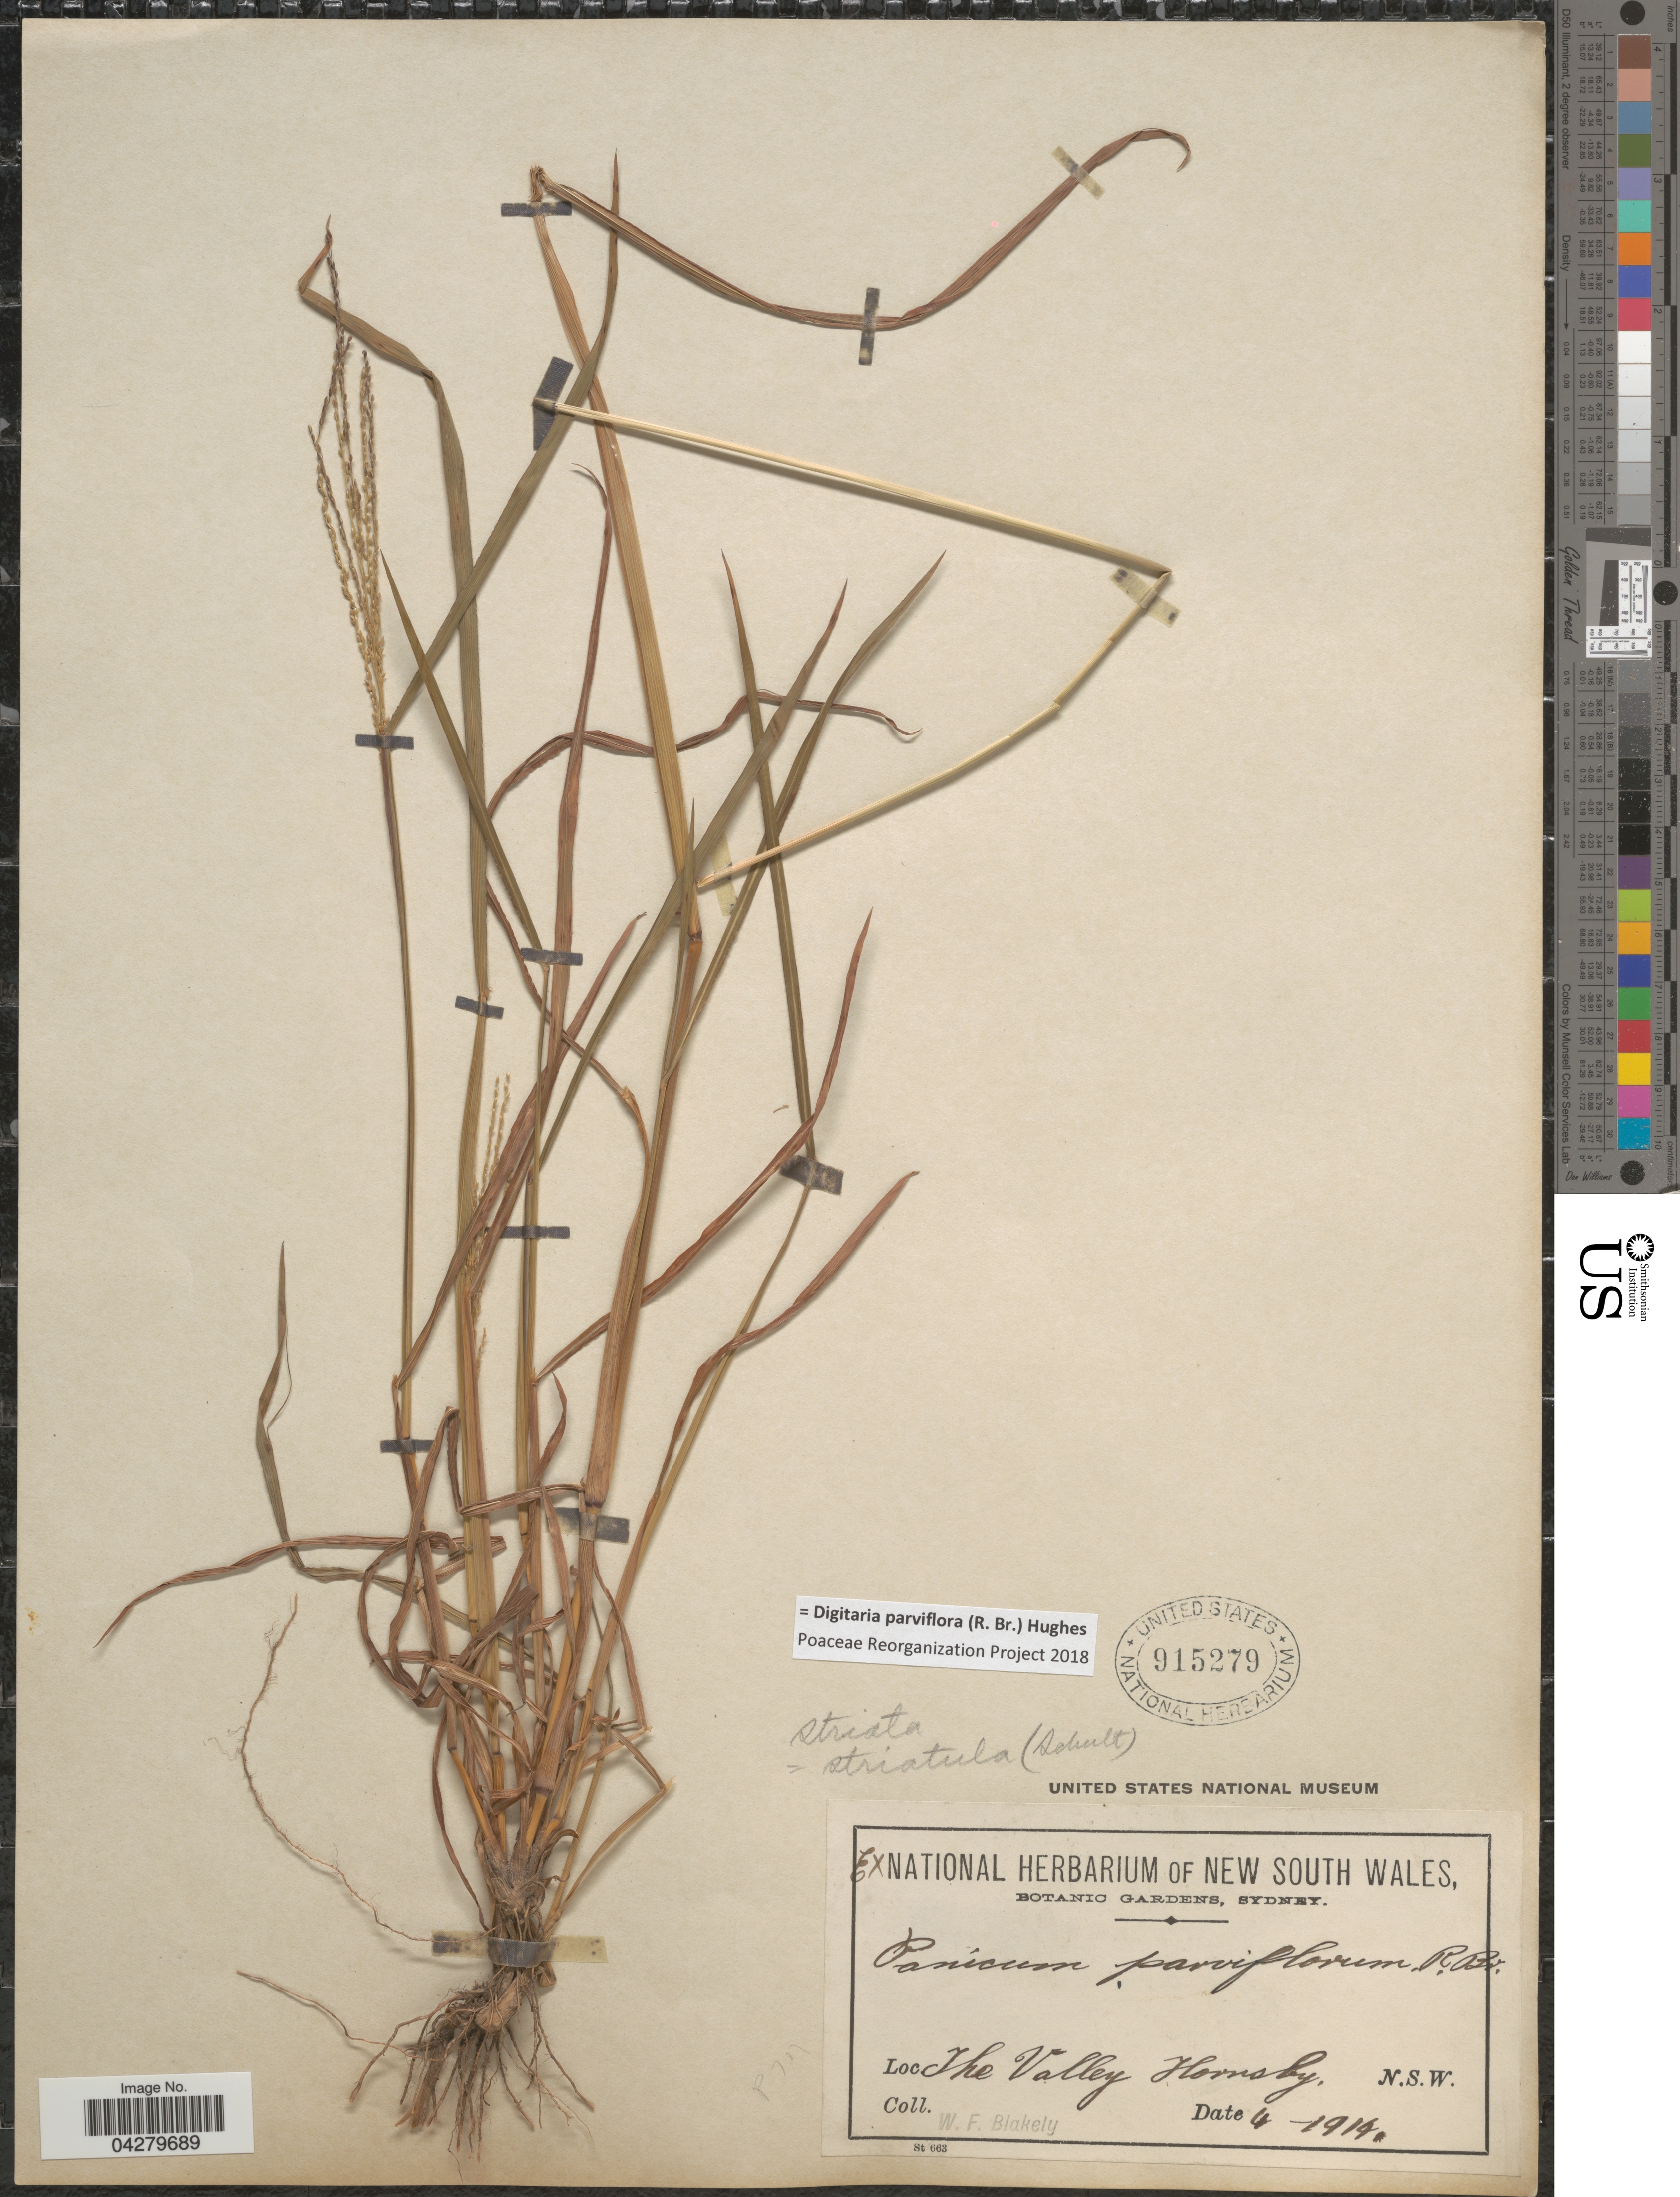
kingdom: Plantae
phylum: Tracheophyta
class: Liliopsida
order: Poales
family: Poaceae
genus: Digitaria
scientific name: Digitaria parviflora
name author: (R. Br.) Hughes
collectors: W. Blakely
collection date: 1914-04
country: Australia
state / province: New South Wales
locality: Ihe Valley Hornsby.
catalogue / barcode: US 915279